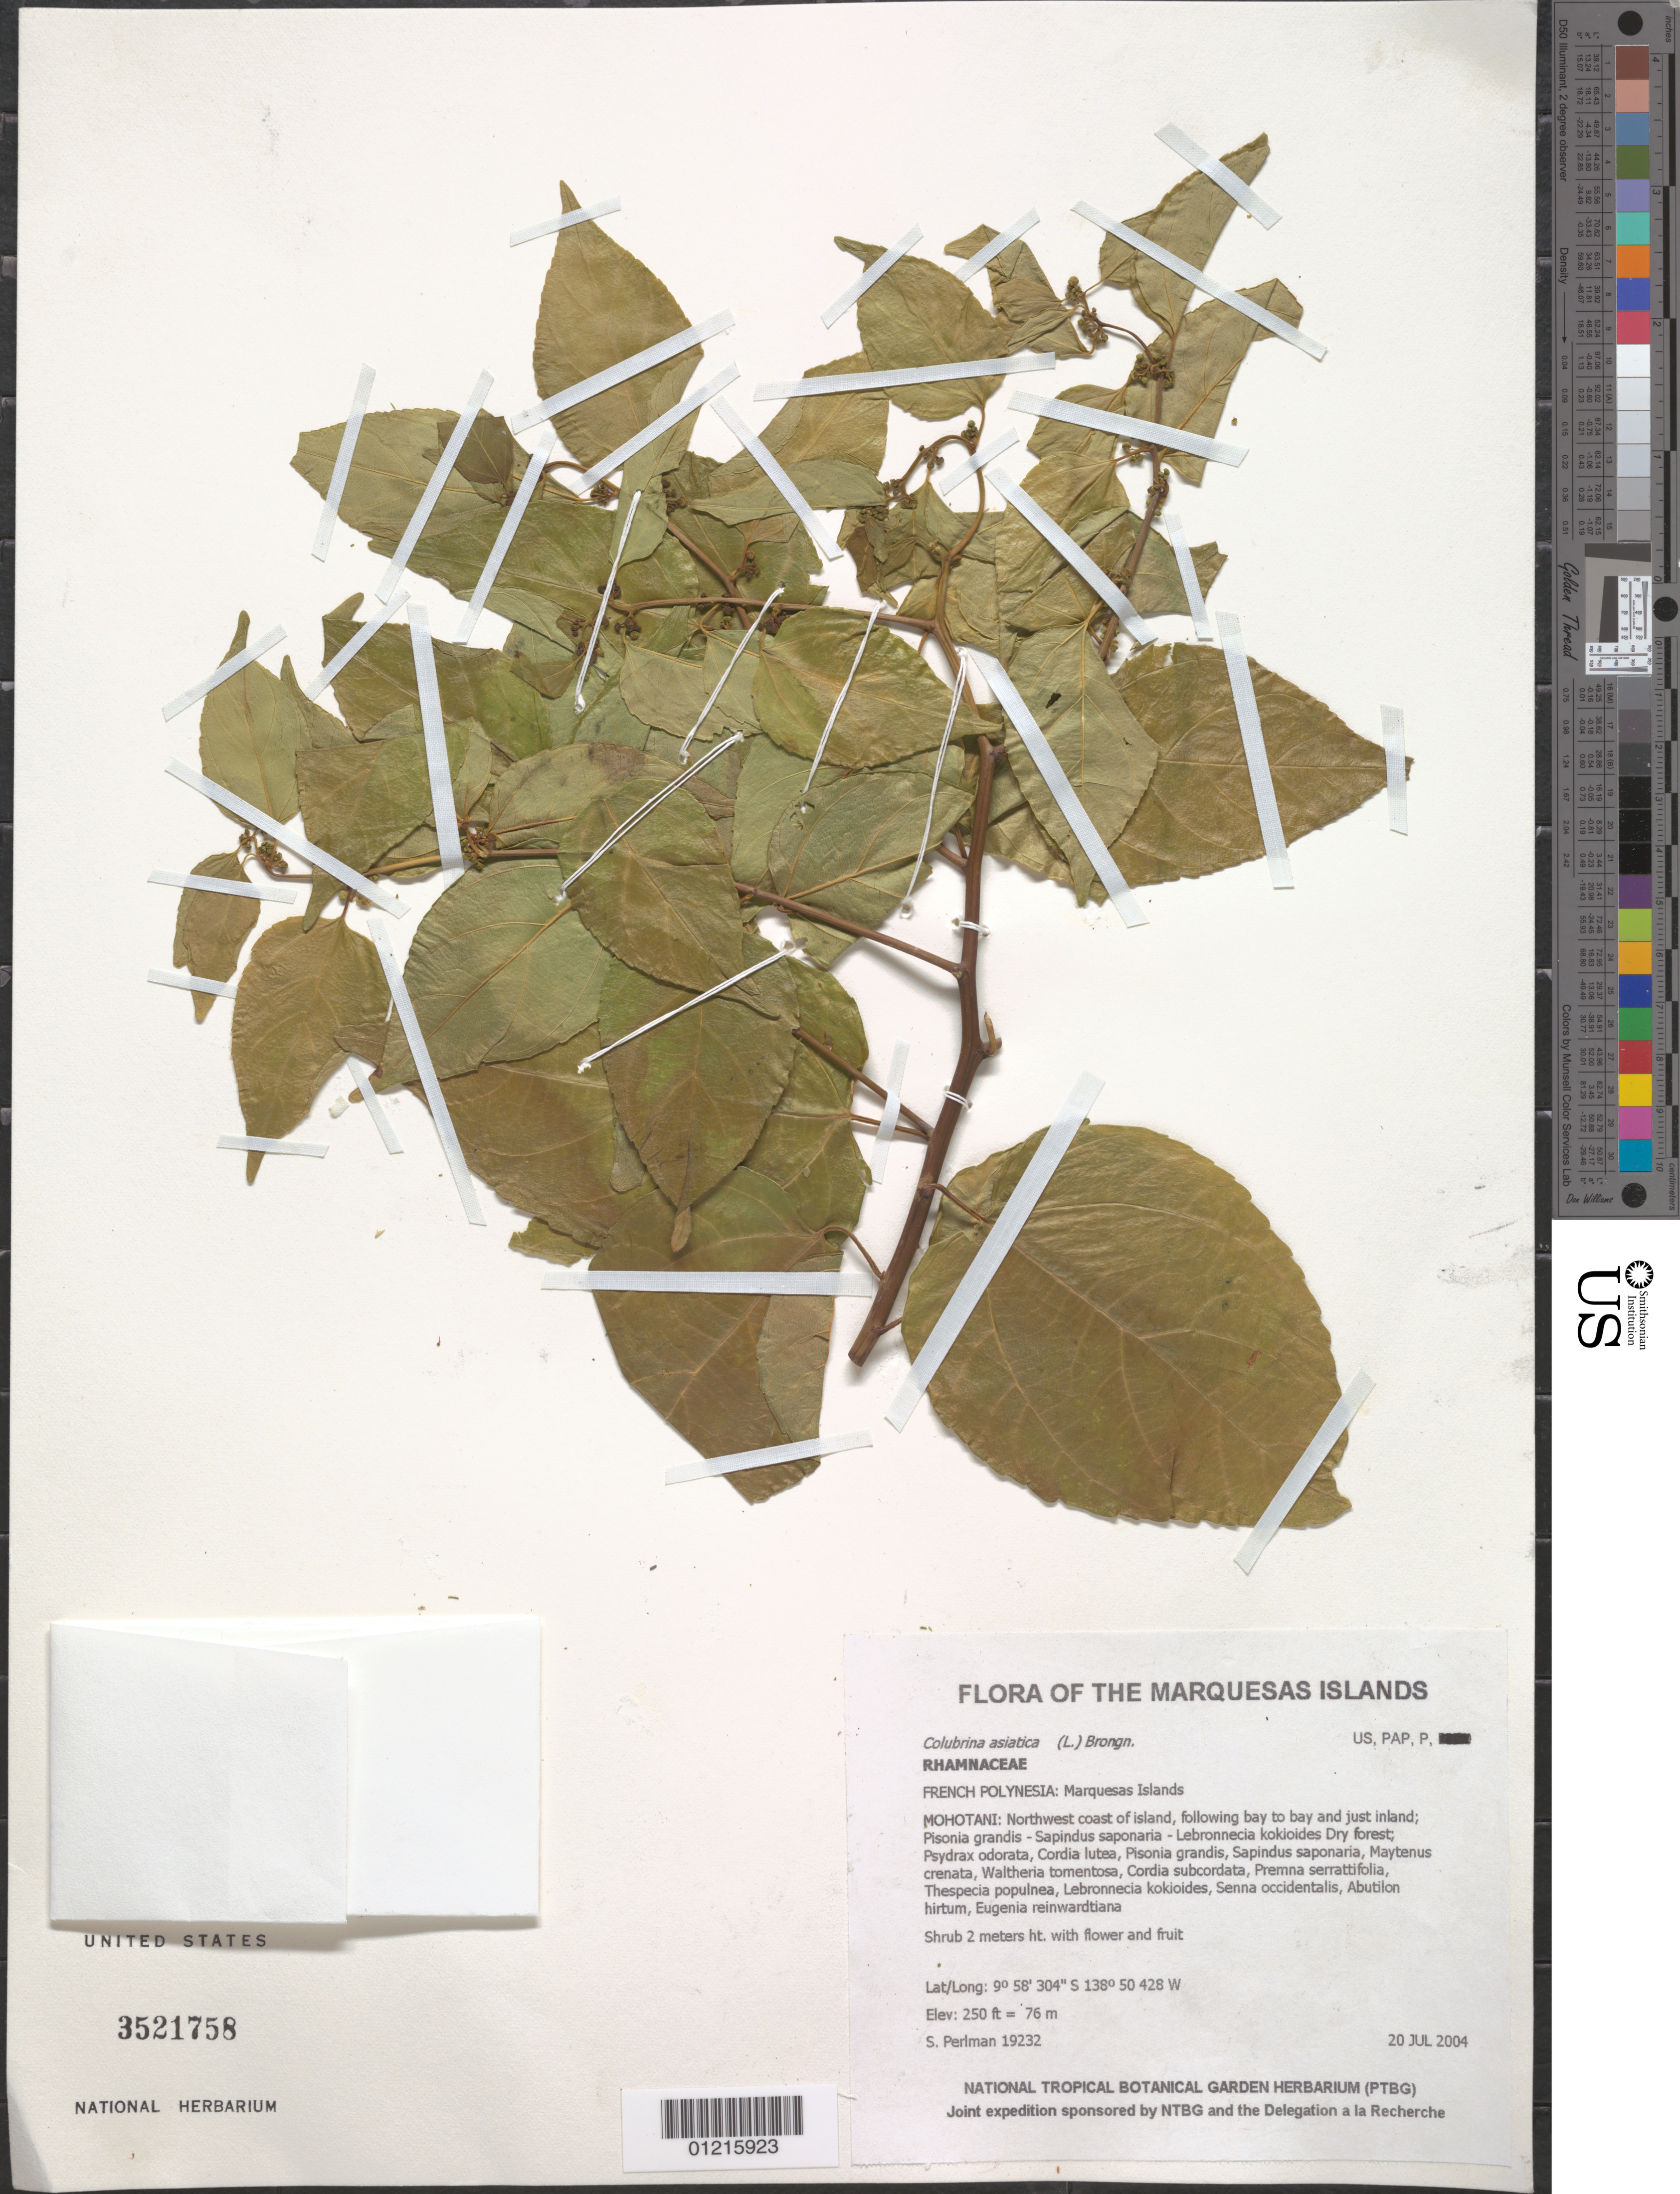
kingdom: Plantae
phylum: Tracheophyta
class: Magnoliopsida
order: Rosales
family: Rhamnaceae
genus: Colubrina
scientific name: Colubrina asiatica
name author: (L.) Brongn.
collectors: S. P. Perlman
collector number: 19232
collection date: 2004-07-20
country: French Polynesia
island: Mohotani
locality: Northwest coast of island, following bay to bay and just inland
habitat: Pisonia grandis - Sapindus saponaria - Lebronnecia kokioides dry forest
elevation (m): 76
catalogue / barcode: US 3521758